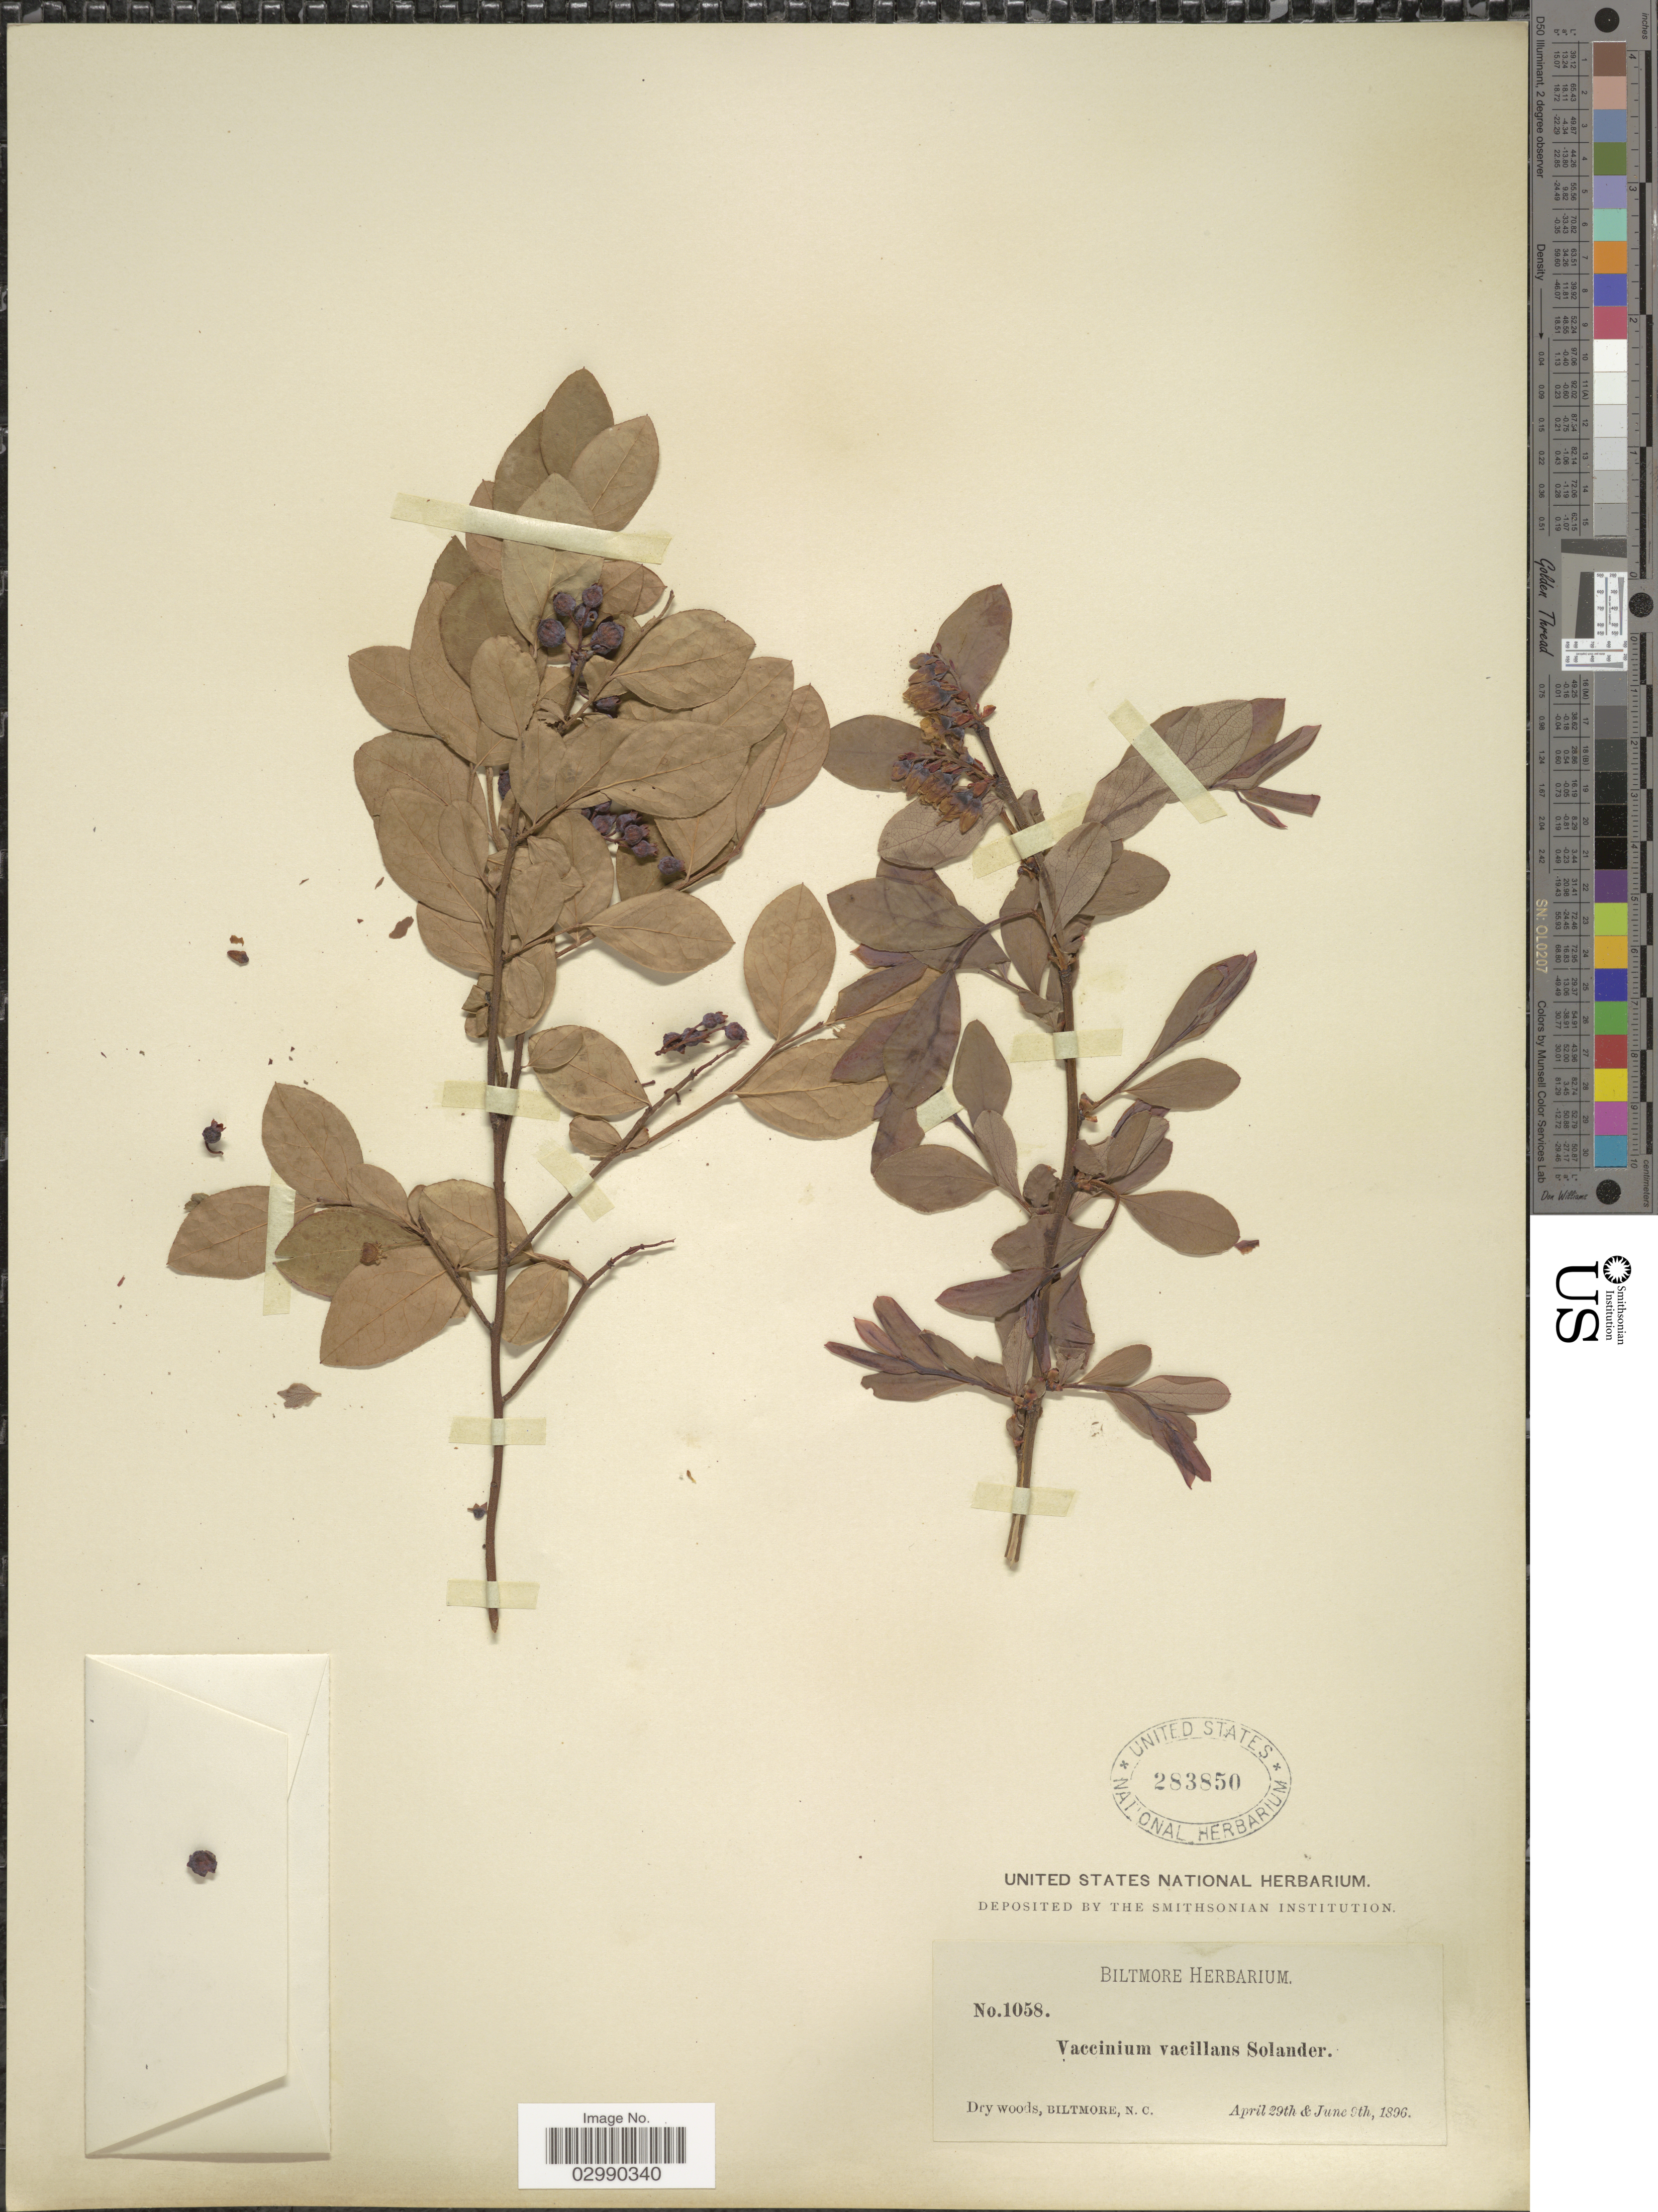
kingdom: Plantae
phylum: Tracheophyta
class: Magnoliopsida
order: Ericales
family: Ericaceae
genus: Vaccinium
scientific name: Vaccinium vacillans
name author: Kalm ex Torr.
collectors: ex herb. Biltmore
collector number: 1058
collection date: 1896-04-29/1896-06-09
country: United States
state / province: North Carolina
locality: Dry woods, Biltmore.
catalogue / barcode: US 283850